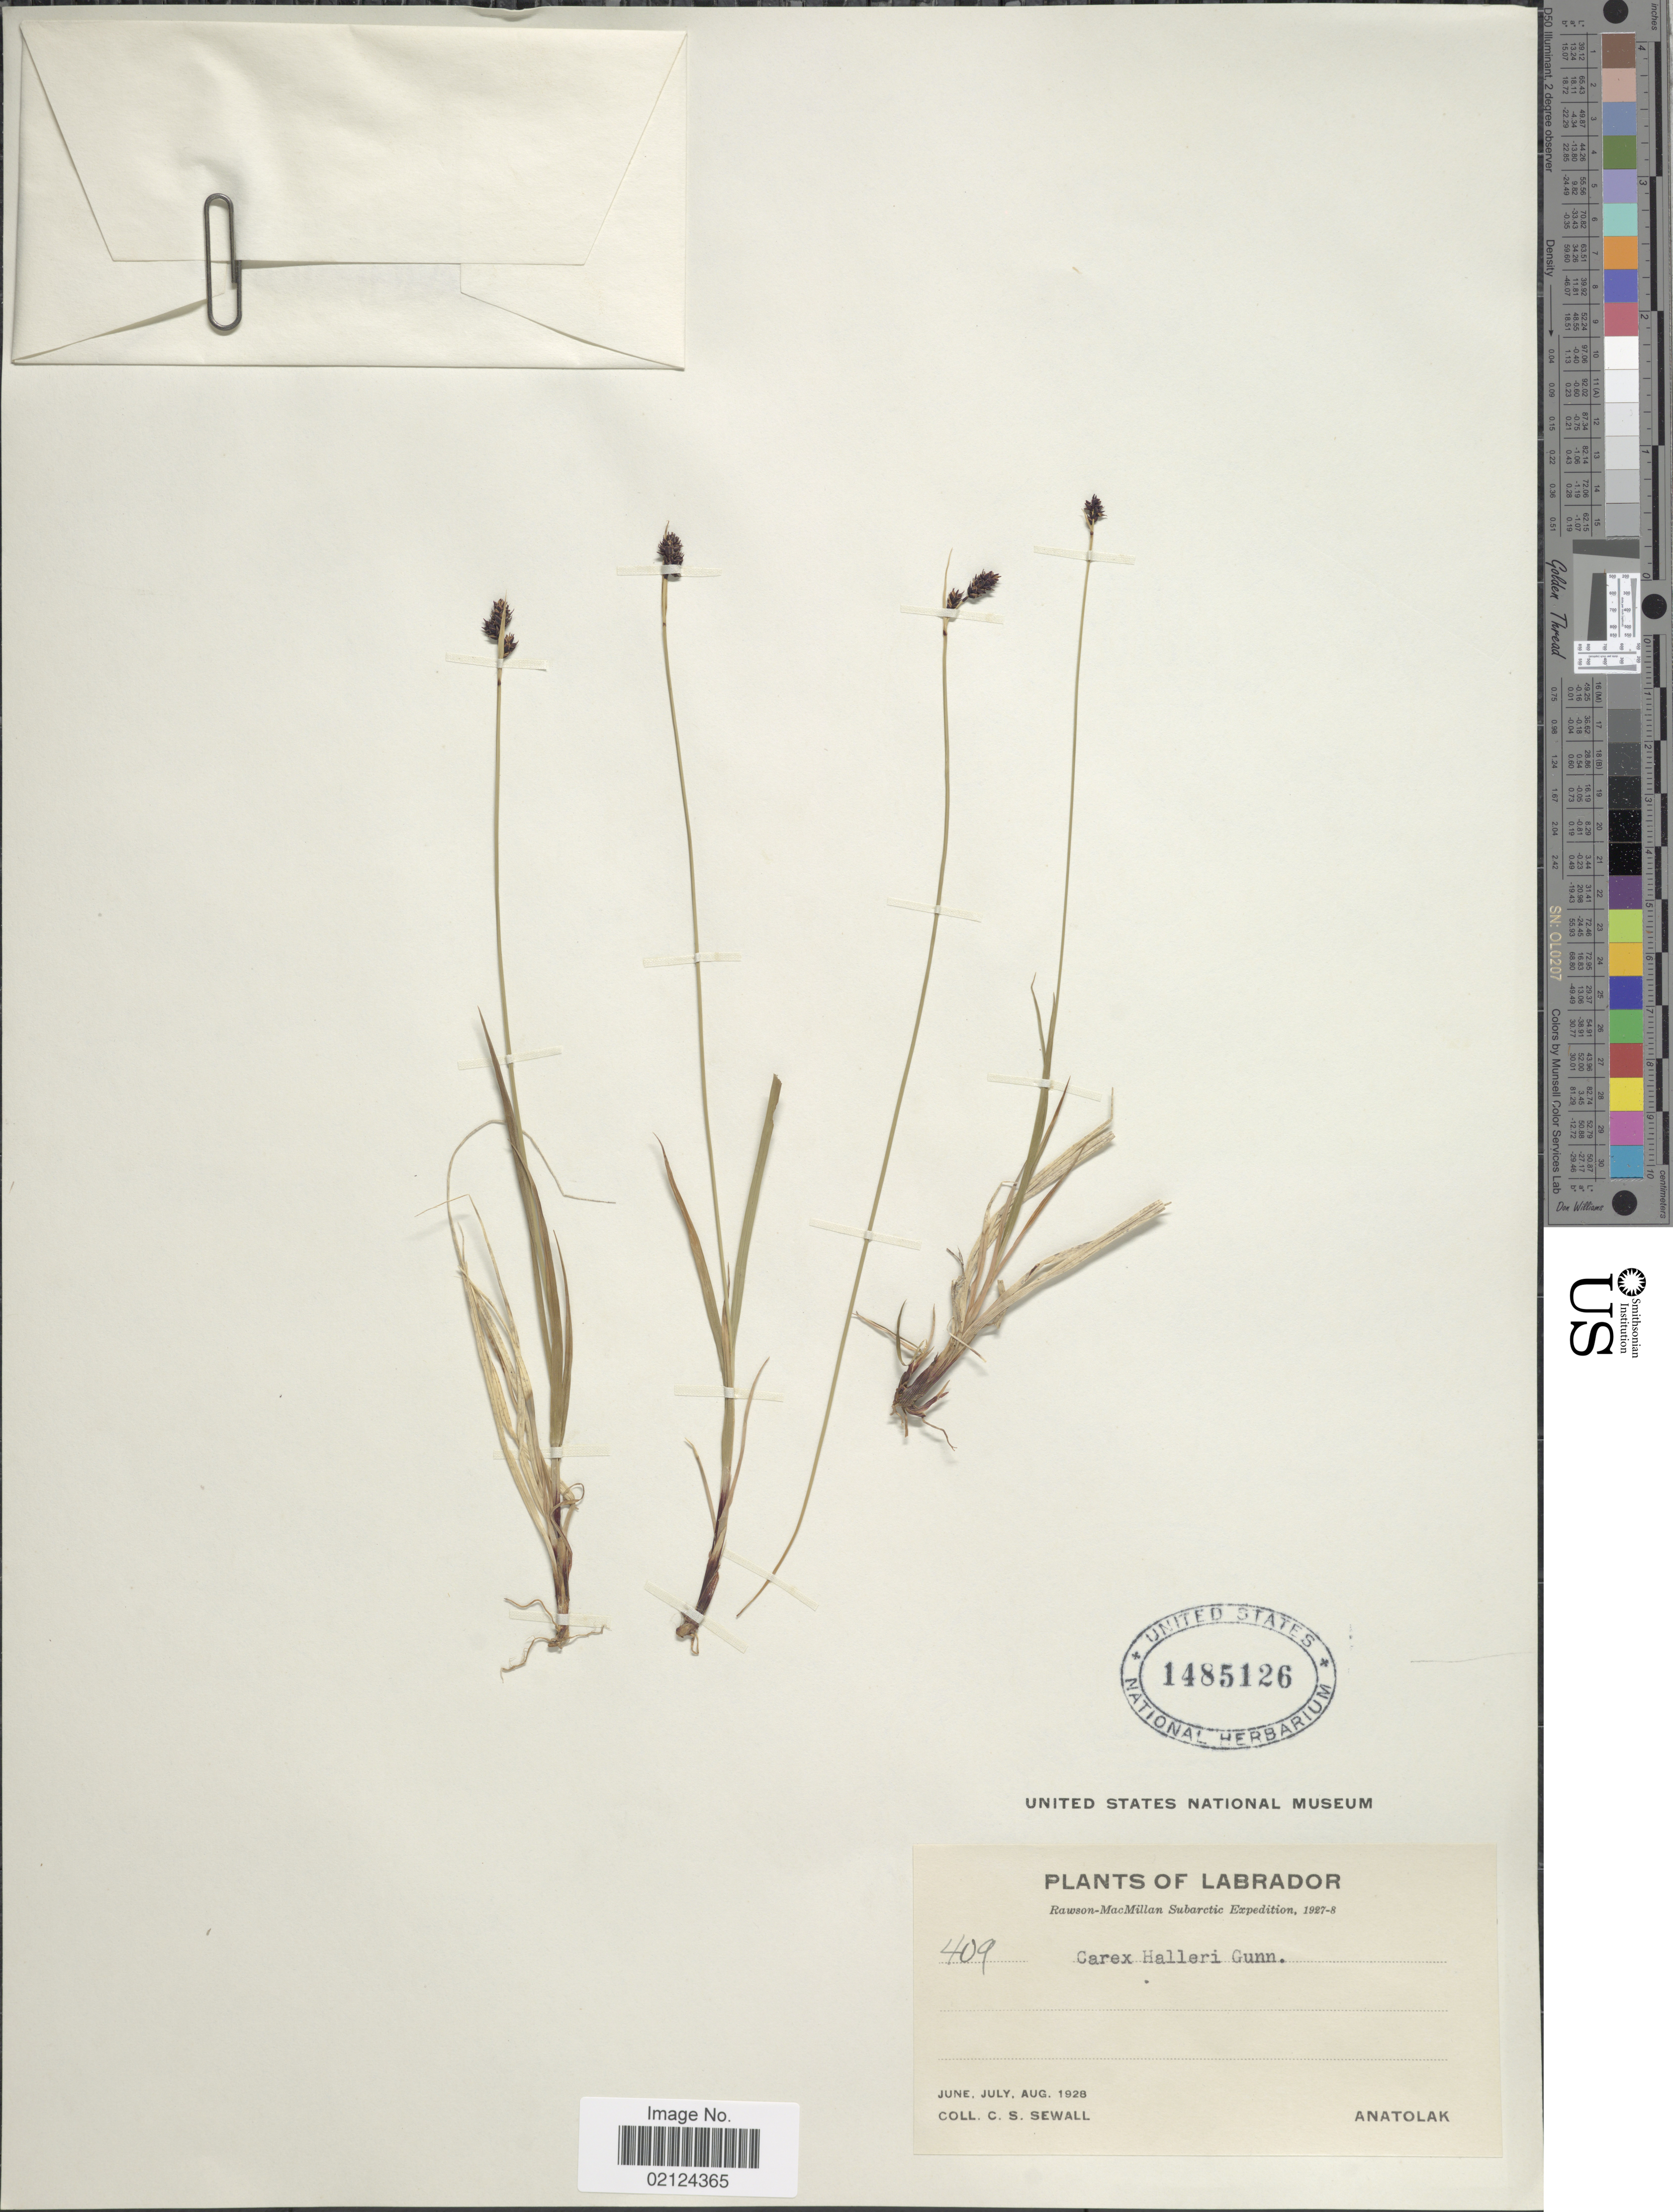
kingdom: Plantae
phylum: Tracheophyta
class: Liliopsida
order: Poales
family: Cyperaceae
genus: Carex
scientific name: Carex media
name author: R. Br.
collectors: C. Sewall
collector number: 409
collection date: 1928-06/1928-08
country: Canada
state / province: Newfoundland and Labrador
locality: Labrador, Anatolak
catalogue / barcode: US 1485126